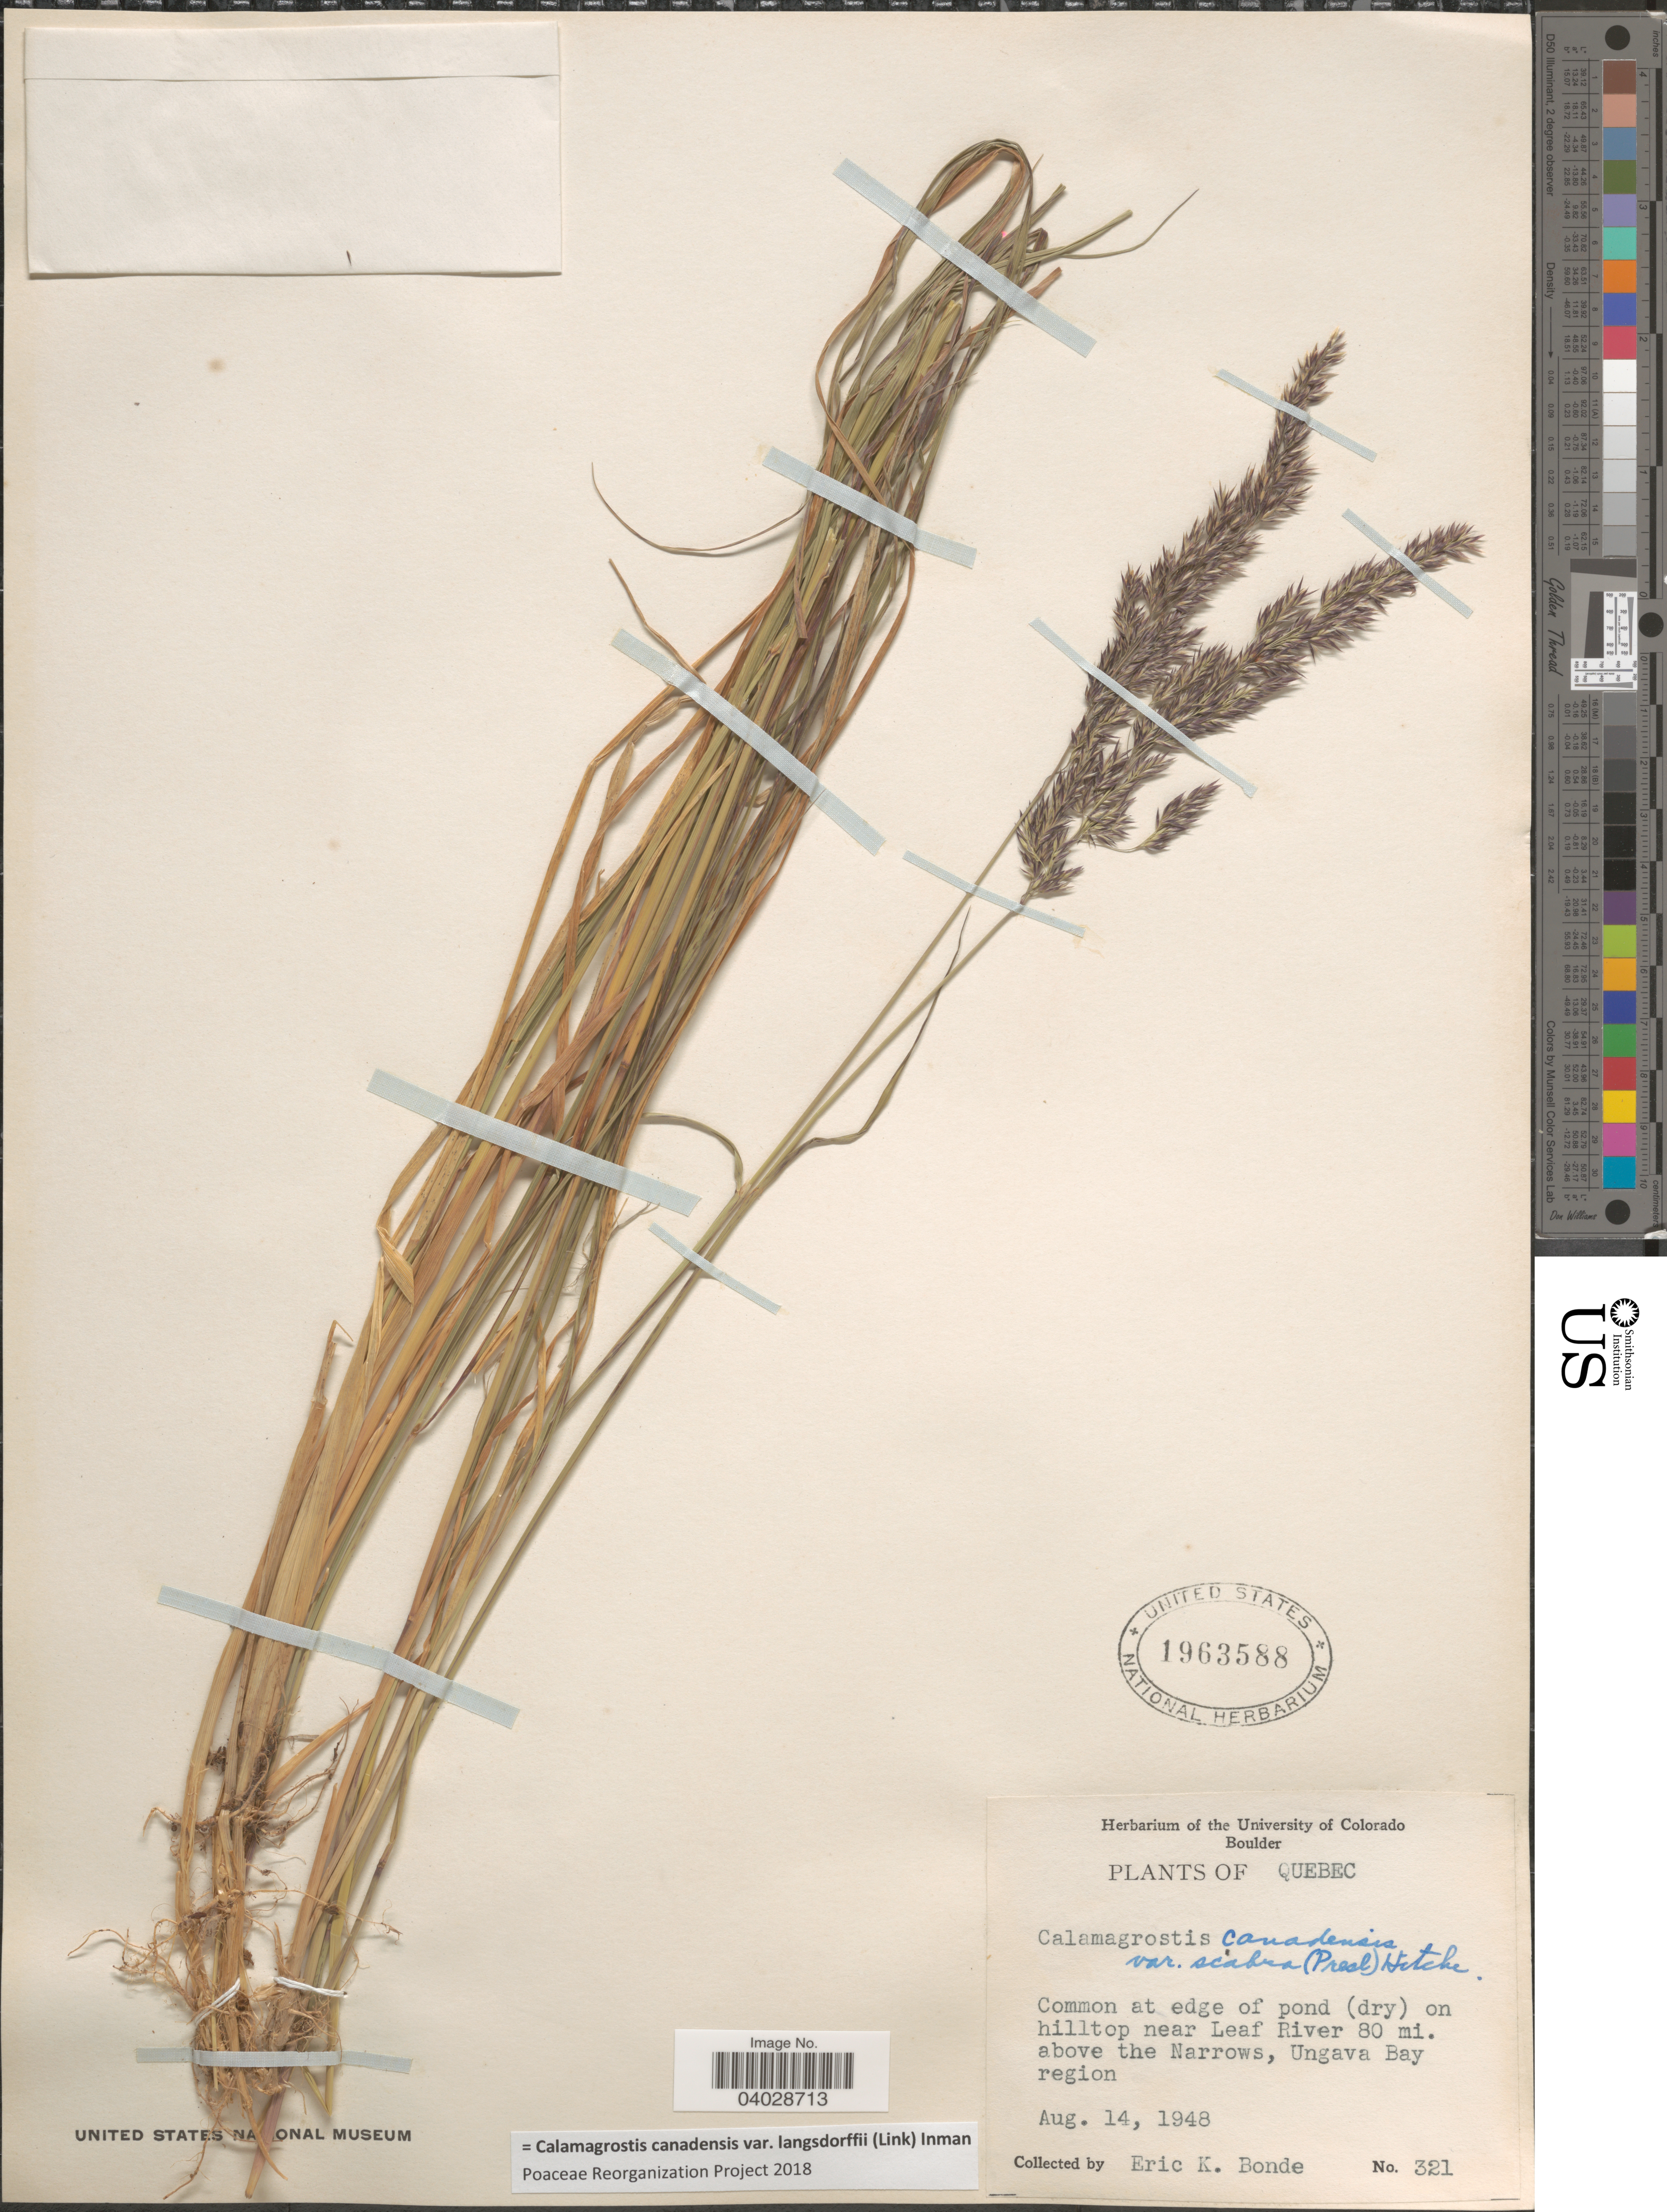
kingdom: Plantae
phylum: Tracheophyta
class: Liliopsida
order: Poales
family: Poaceae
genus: Calamagrostis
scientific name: Calamagrostis canadensis var. langsdorffii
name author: (Link) Inman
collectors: E. Bonde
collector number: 321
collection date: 1948-08-14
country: Canada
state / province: Quebec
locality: At edge of pond (dry) on hilltop near Leaf River 80 mi. above the Narrows, Ungava Bay region.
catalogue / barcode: US 1963588